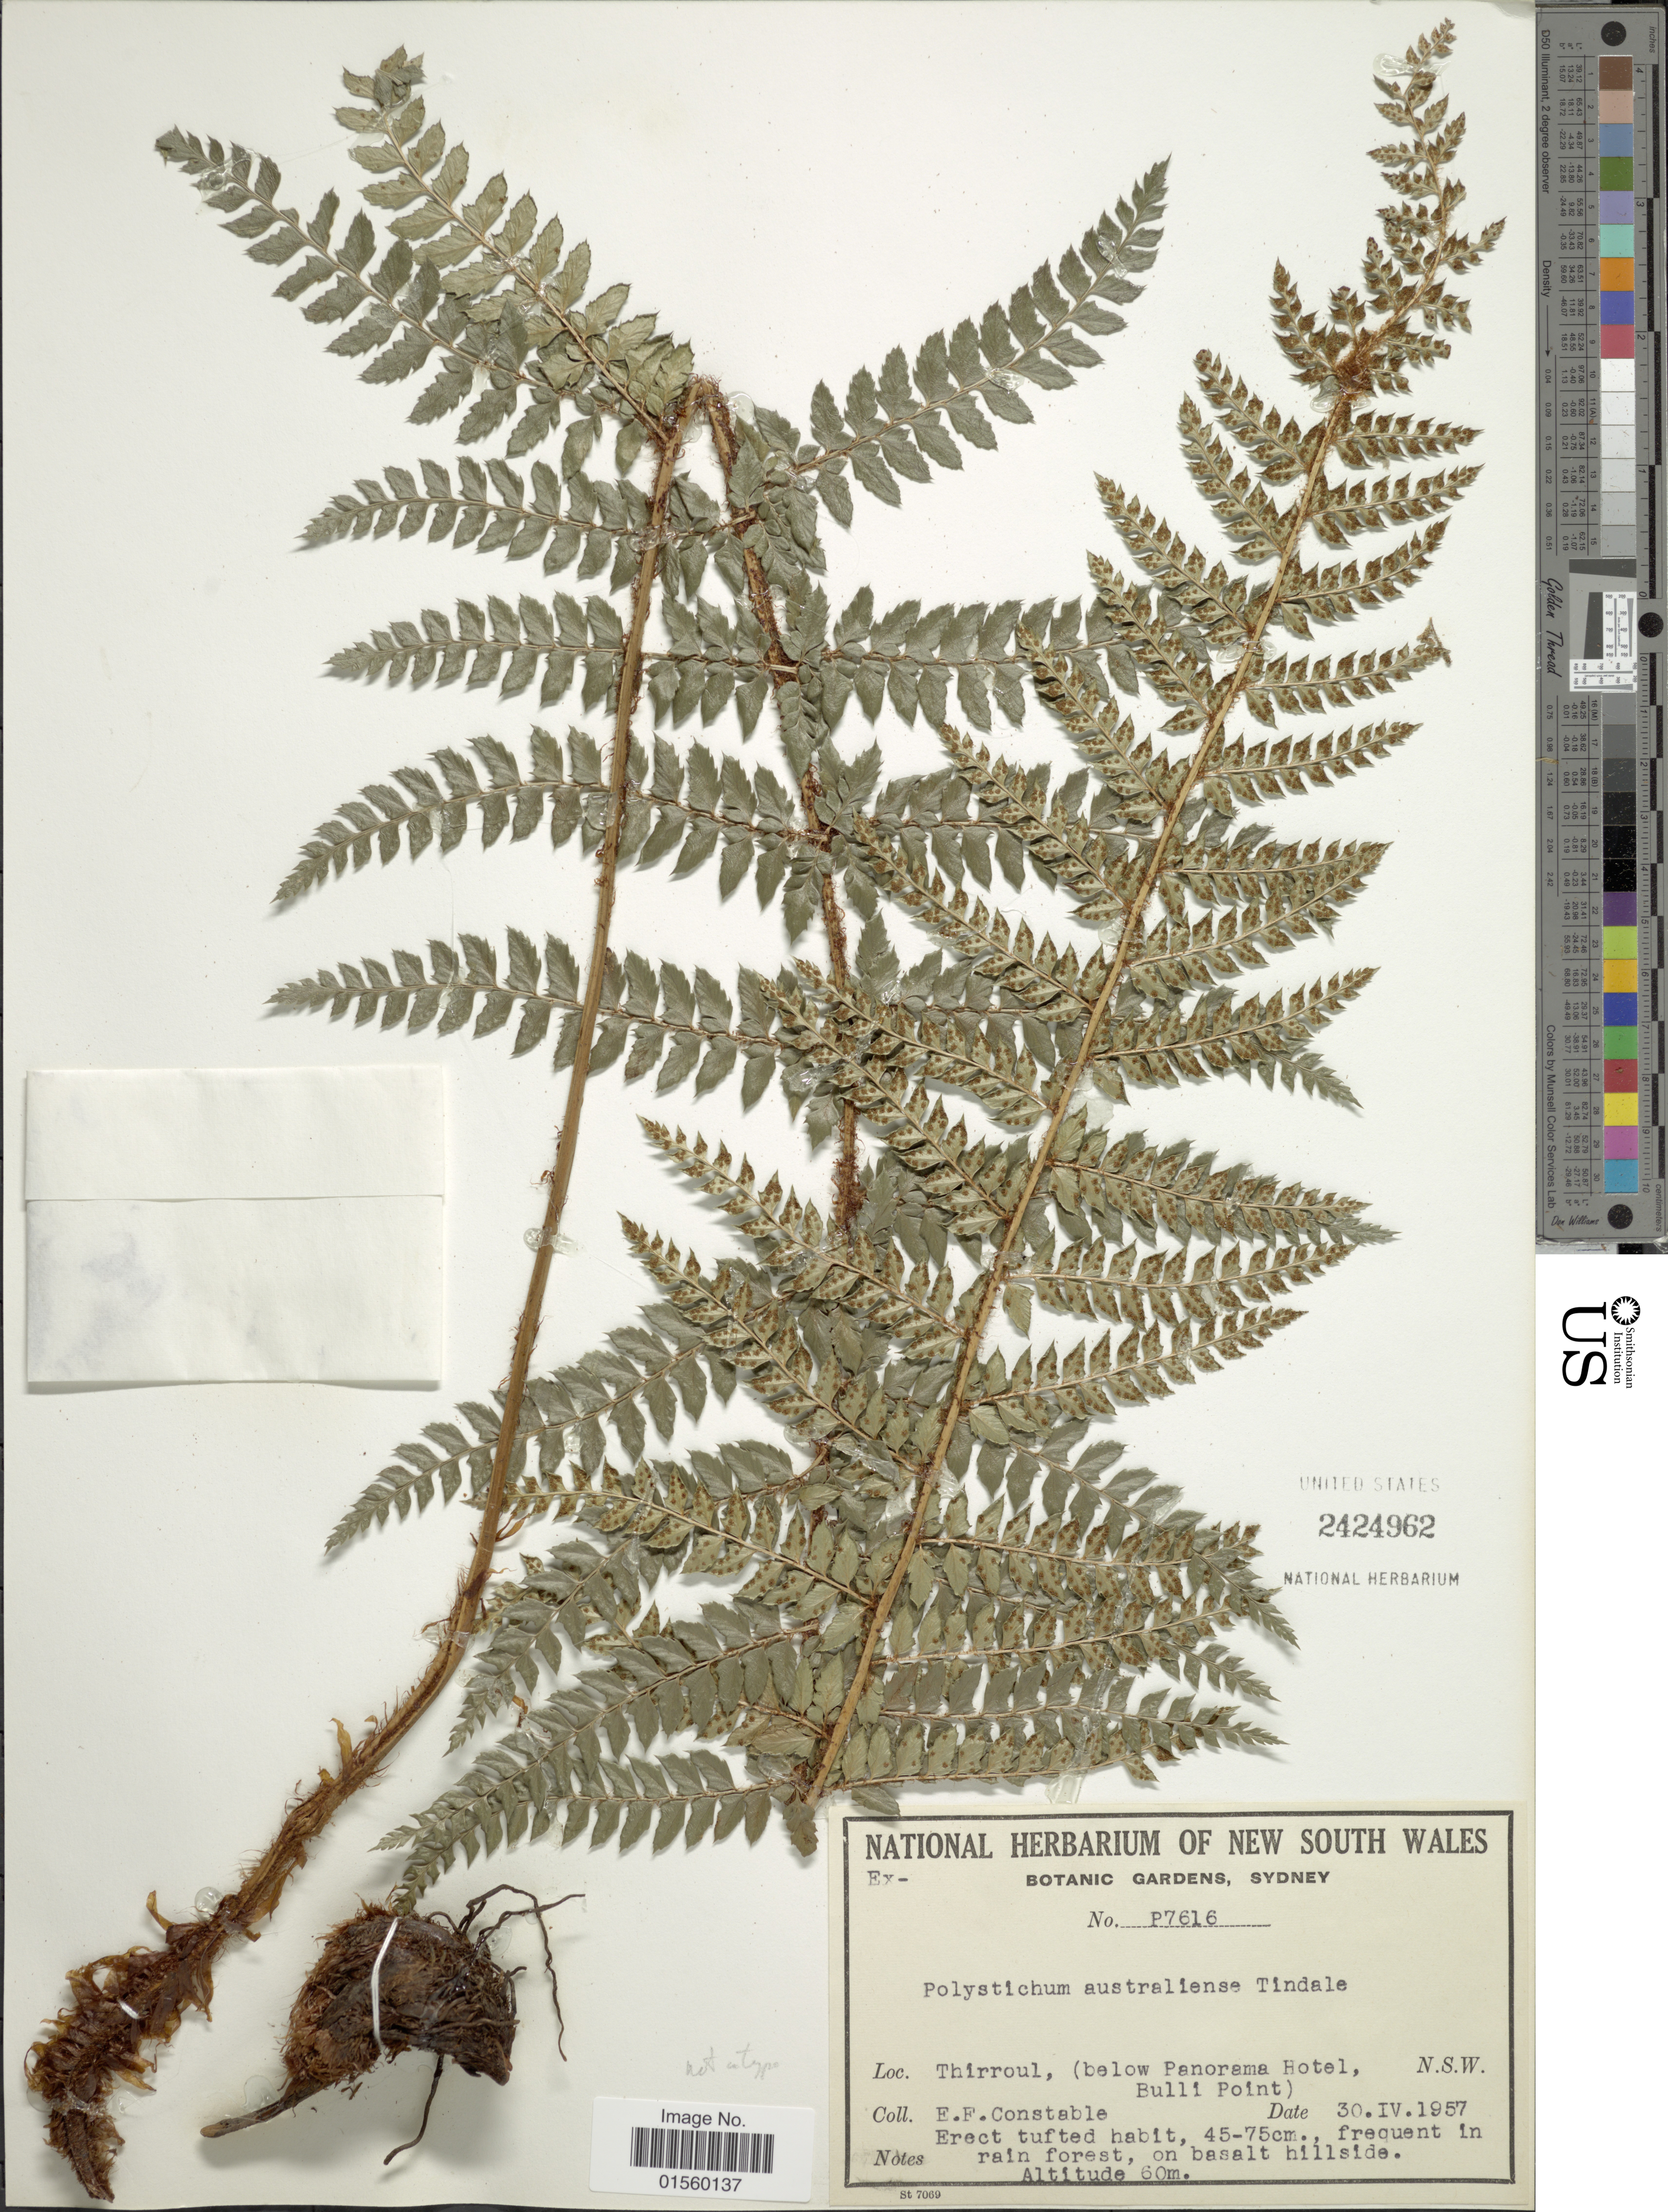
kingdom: Plantae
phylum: Tracheophyta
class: Polypodiopsida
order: Polypodiales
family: Dryopteridaceae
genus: Polystichum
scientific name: Polystichum australiense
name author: Tindale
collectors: E. F. Constable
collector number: P7616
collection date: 1957-04-30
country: Australia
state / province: New South Wales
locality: Thirroul, (below Panaroma Hotel, Bulli Point)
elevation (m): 60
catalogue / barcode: US 2424962